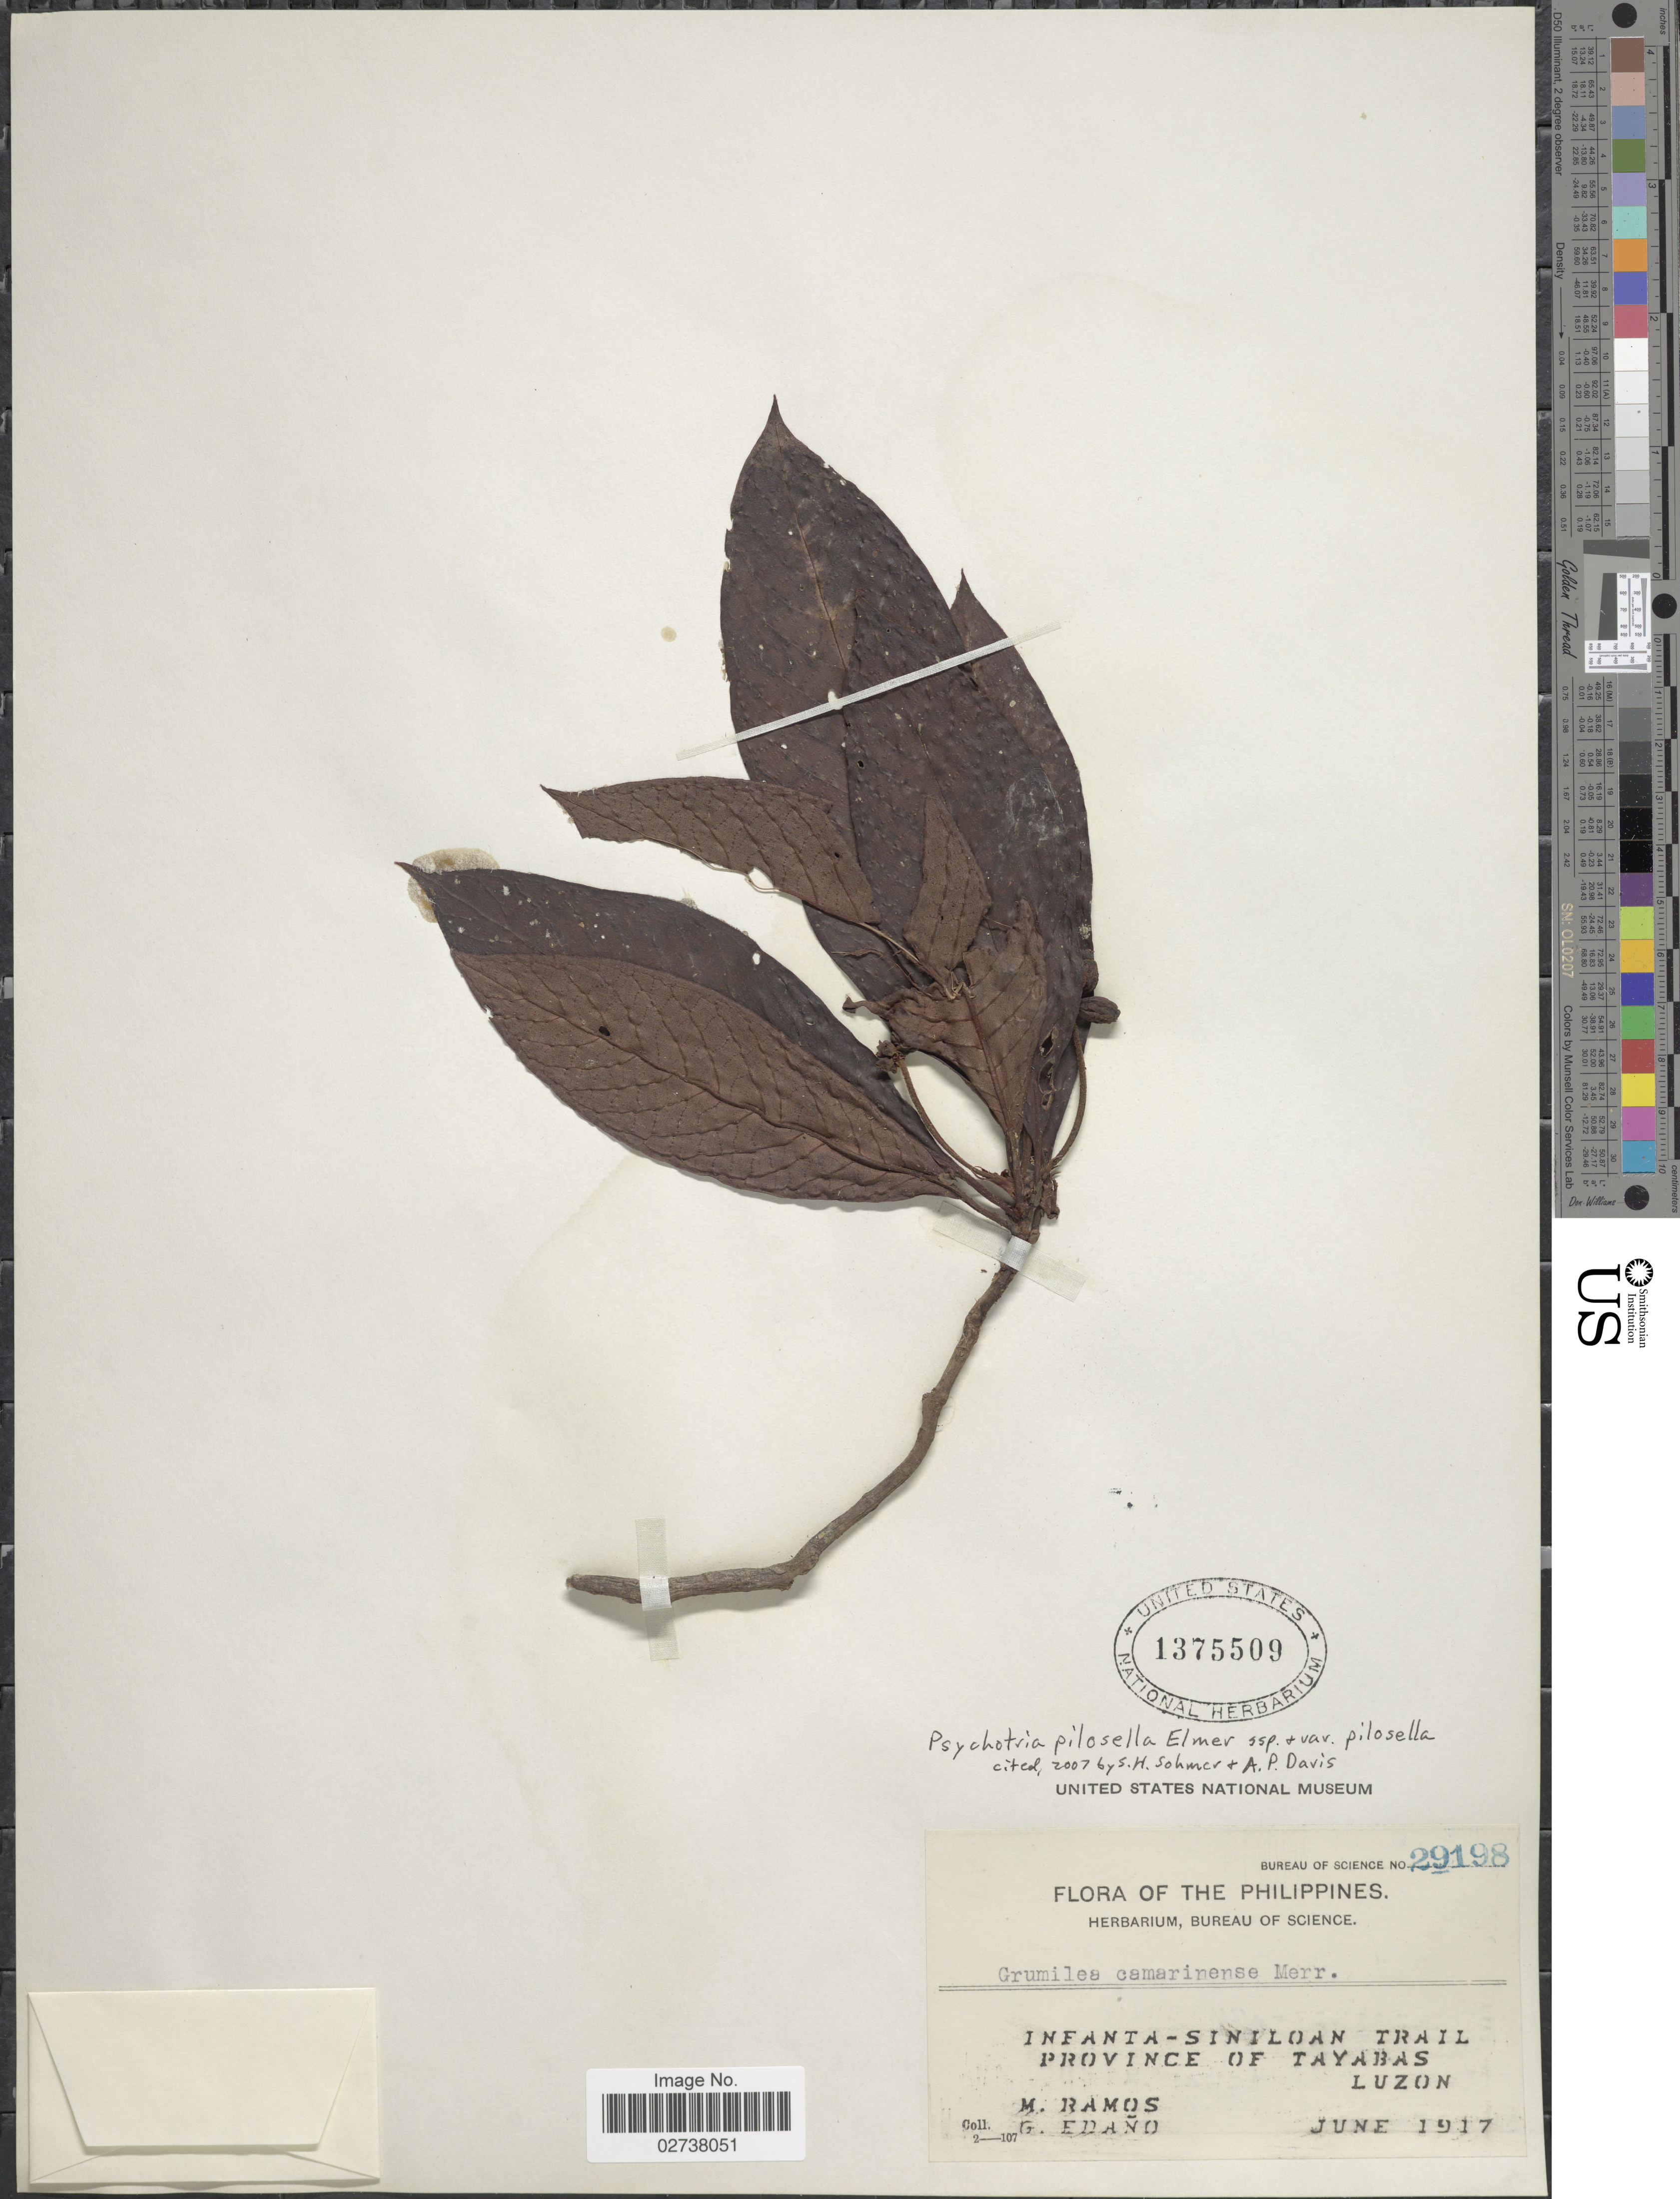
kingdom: Plantae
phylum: Tracheophyta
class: Magnoliopsida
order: Gentianales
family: Rubiaceae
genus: Psychotria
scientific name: Psychotria pilosella subsp. pilosella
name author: Elmer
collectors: M. Ramos & G. Edaño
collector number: Bureau of Science 29198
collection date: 1917-06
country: Philippines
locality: Infanta-Siniloan Trail, Province of Tayabas, Luzon.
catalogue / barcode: US 1375509